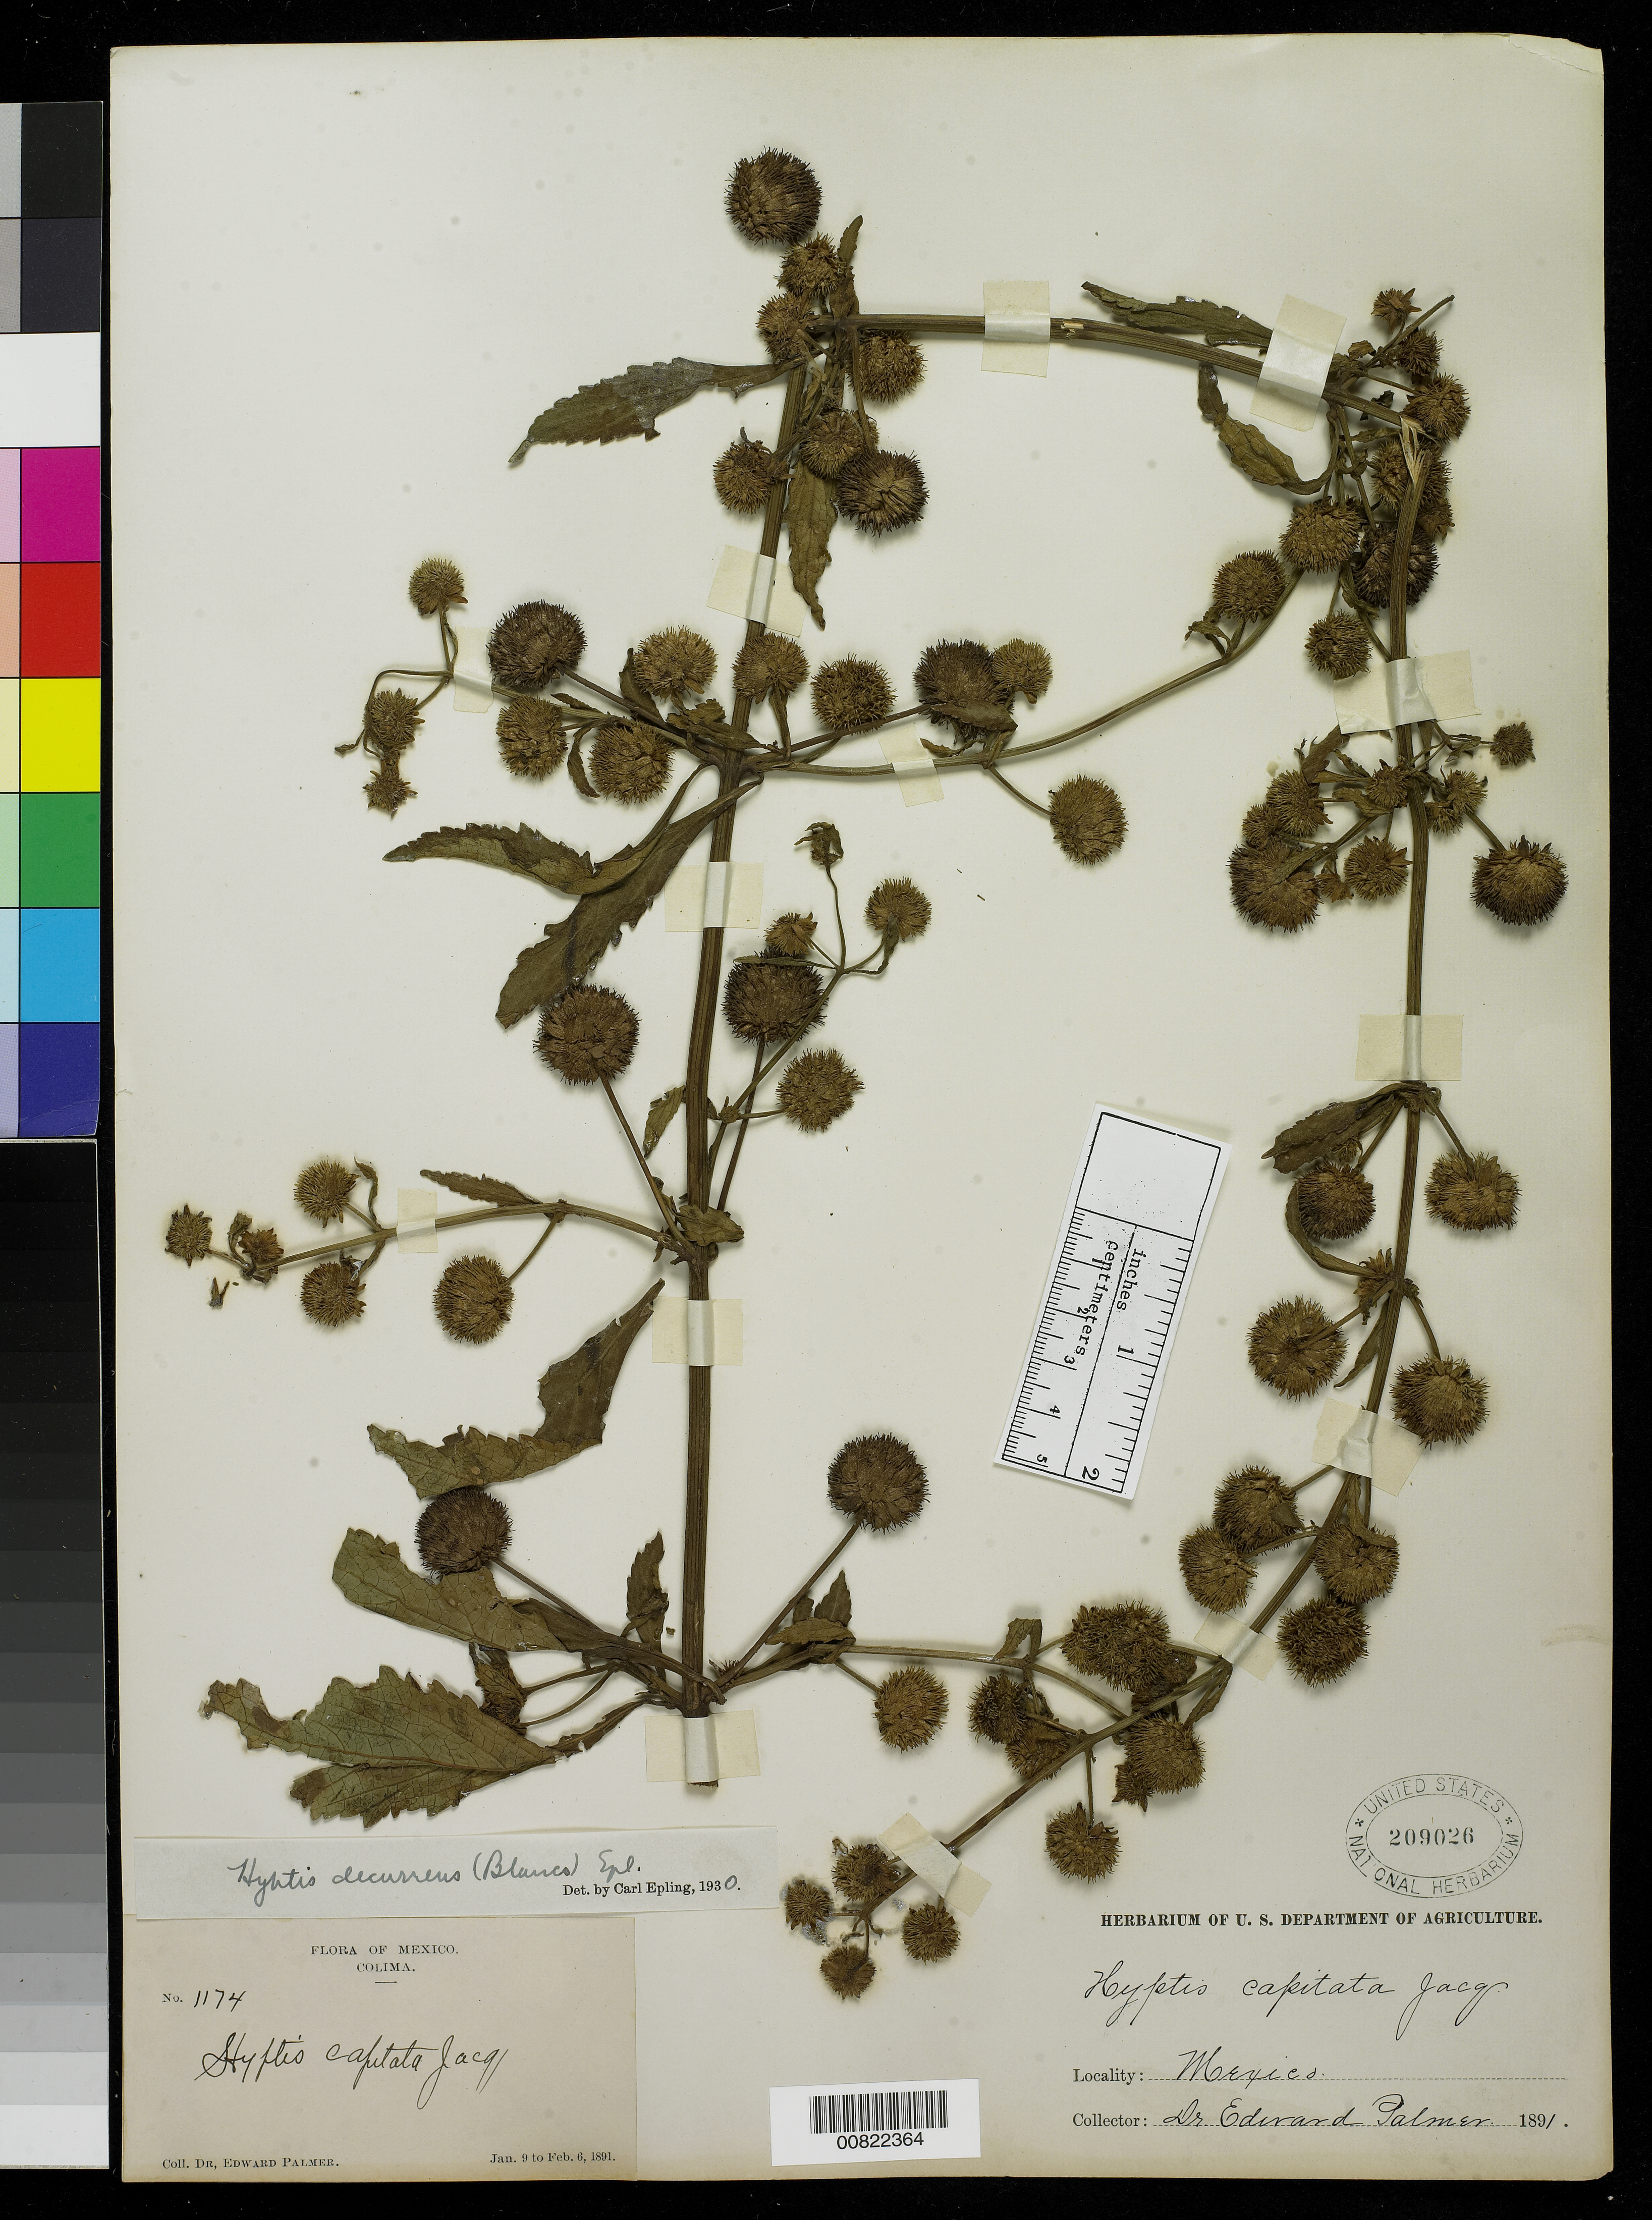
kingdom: Plantae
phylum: Tracheophyta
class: Magnoliopsida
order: Lamiales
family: Lamiaceae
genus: Hyptis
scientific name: Hyptis decurrens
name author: (Blanco) Epling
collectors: E. Palmer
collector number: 1174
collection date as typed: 09 Jan 1891 to 06 Feb 1891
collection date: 1891-01-09/1891-02-06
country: Mexico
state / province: Colima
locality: Colima.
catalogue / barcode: US 209026